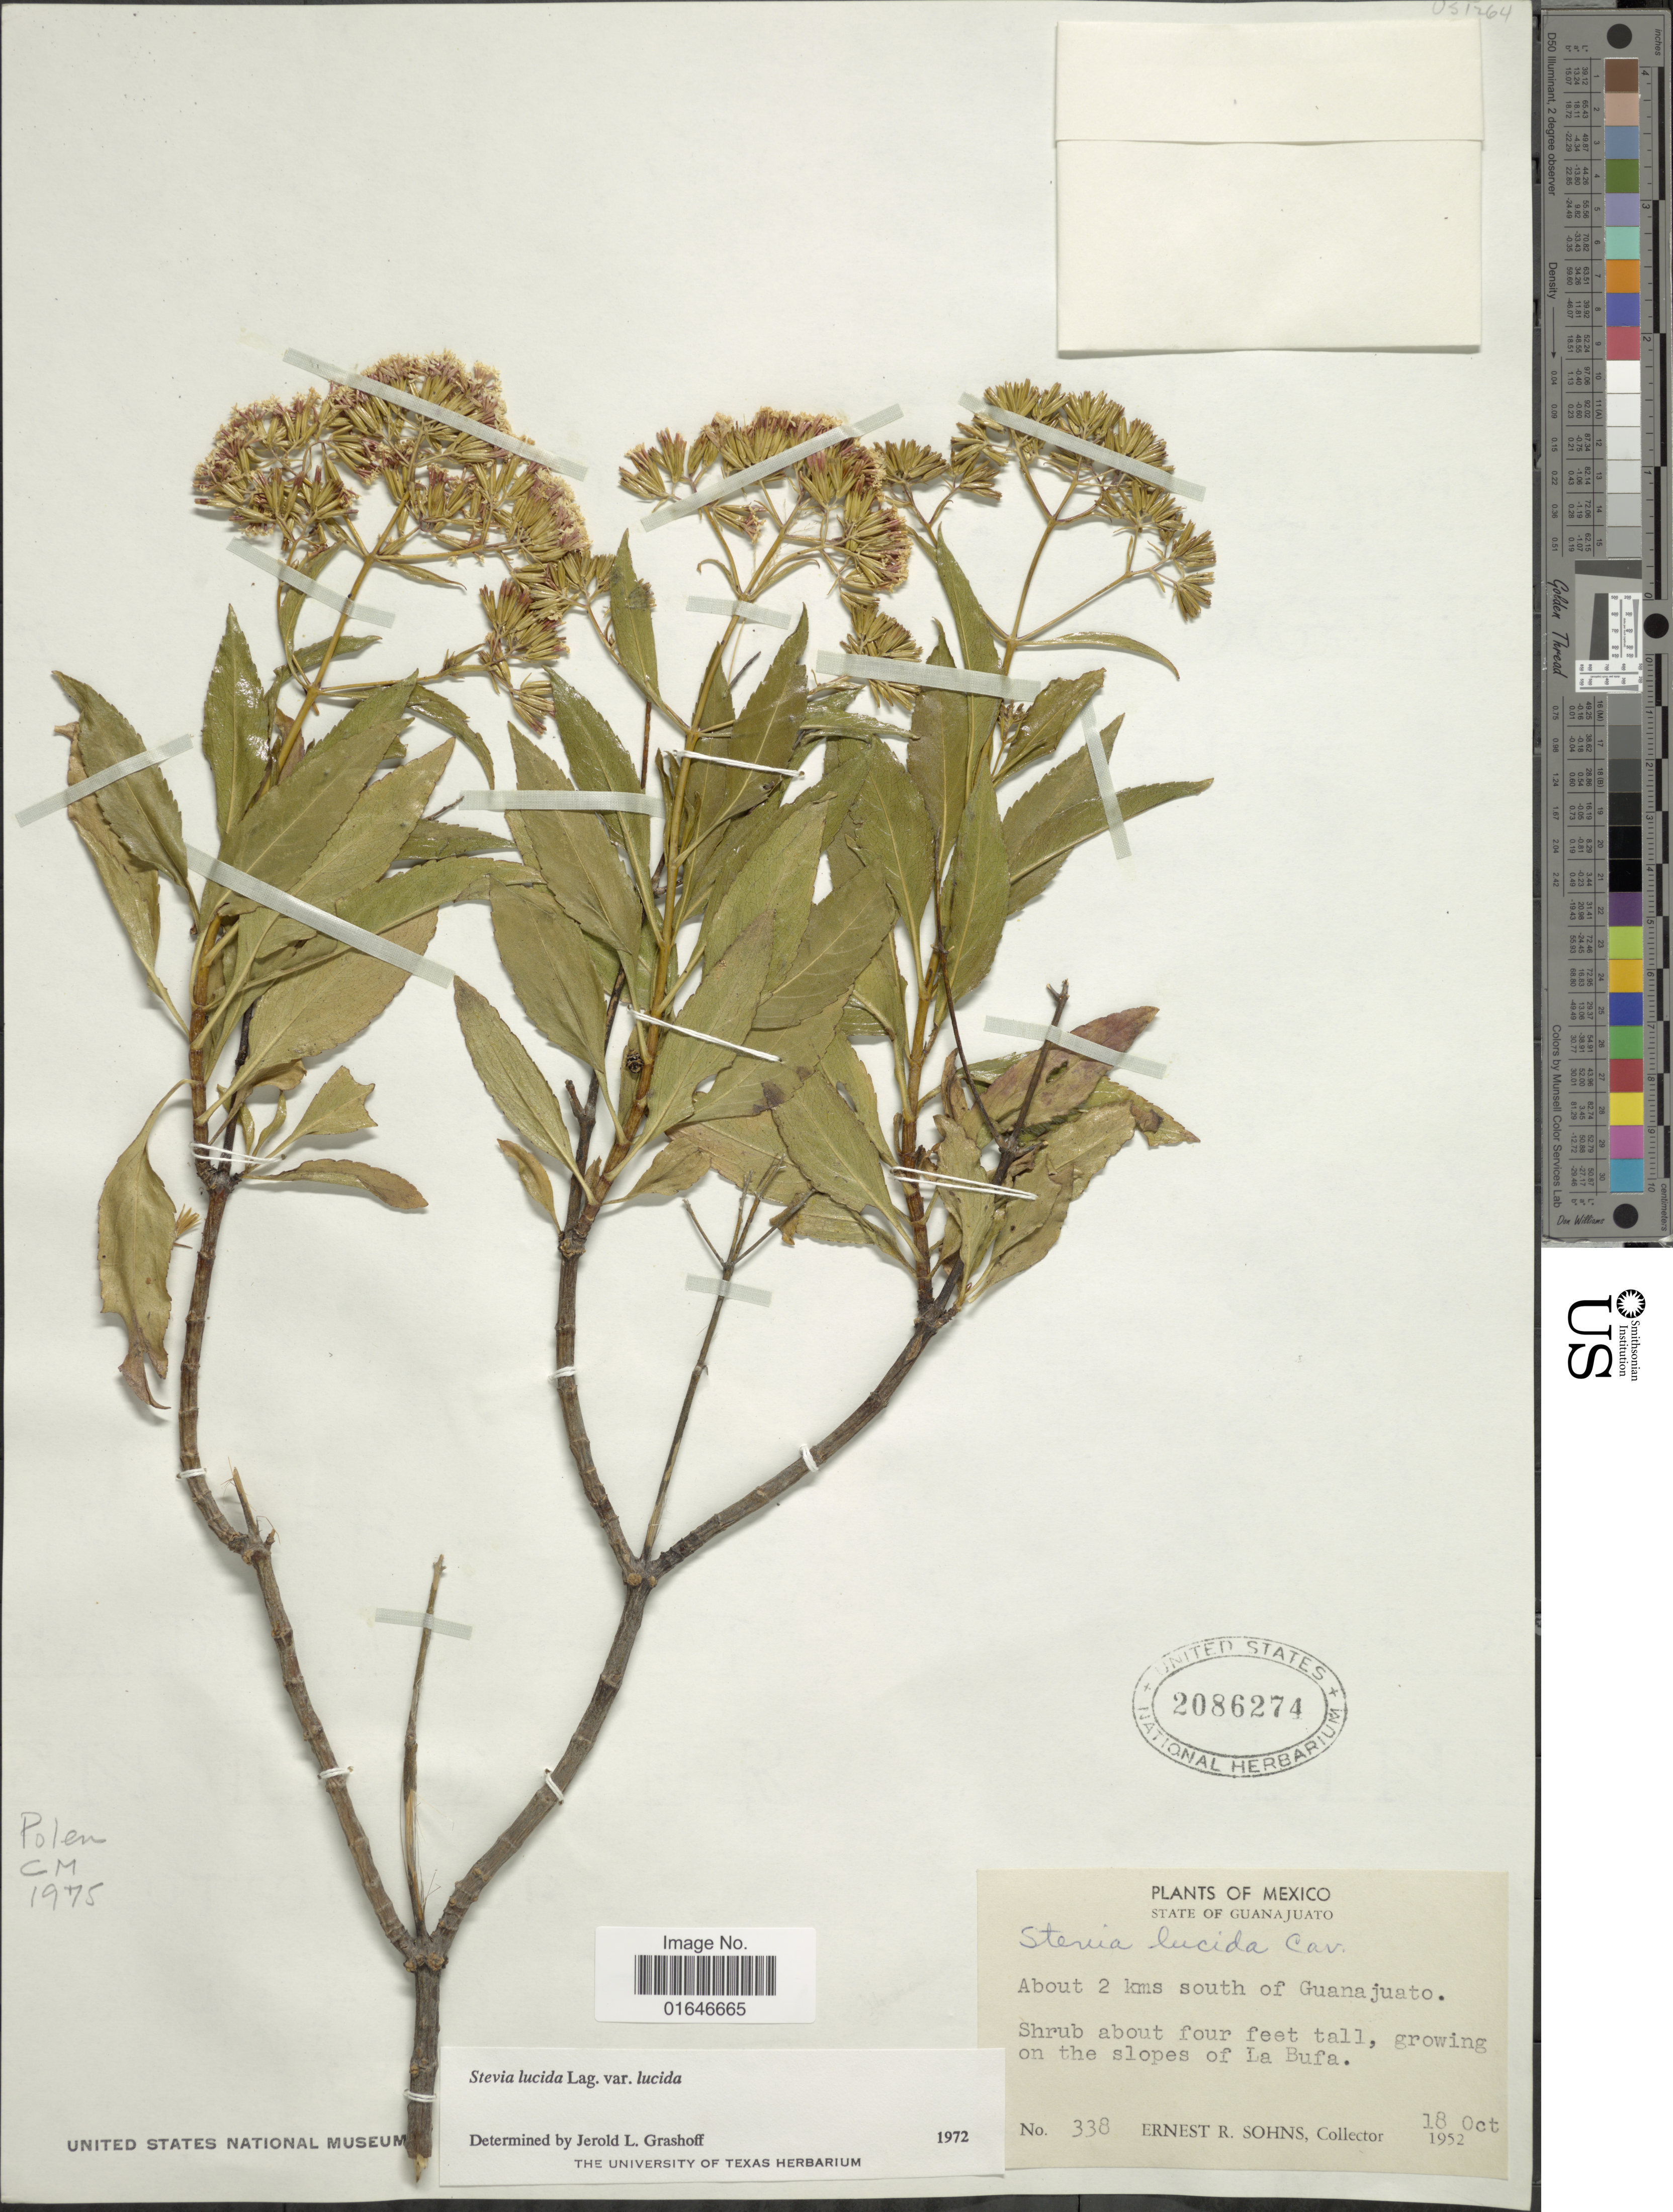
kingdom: Plantae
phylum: Tracheophyta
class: Magnoliopsida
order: Asterales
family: Asteraceae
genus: Stevia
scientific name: Stevia lucida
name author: Lag.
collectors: E. R. Sohns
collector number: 338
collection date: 1952-10-18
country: Mexico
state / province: Guanajuato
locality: State of Guanajuato, about 2 kms south of Guanajuato, on the slopes of La Bufa.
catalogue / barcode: US 2086274